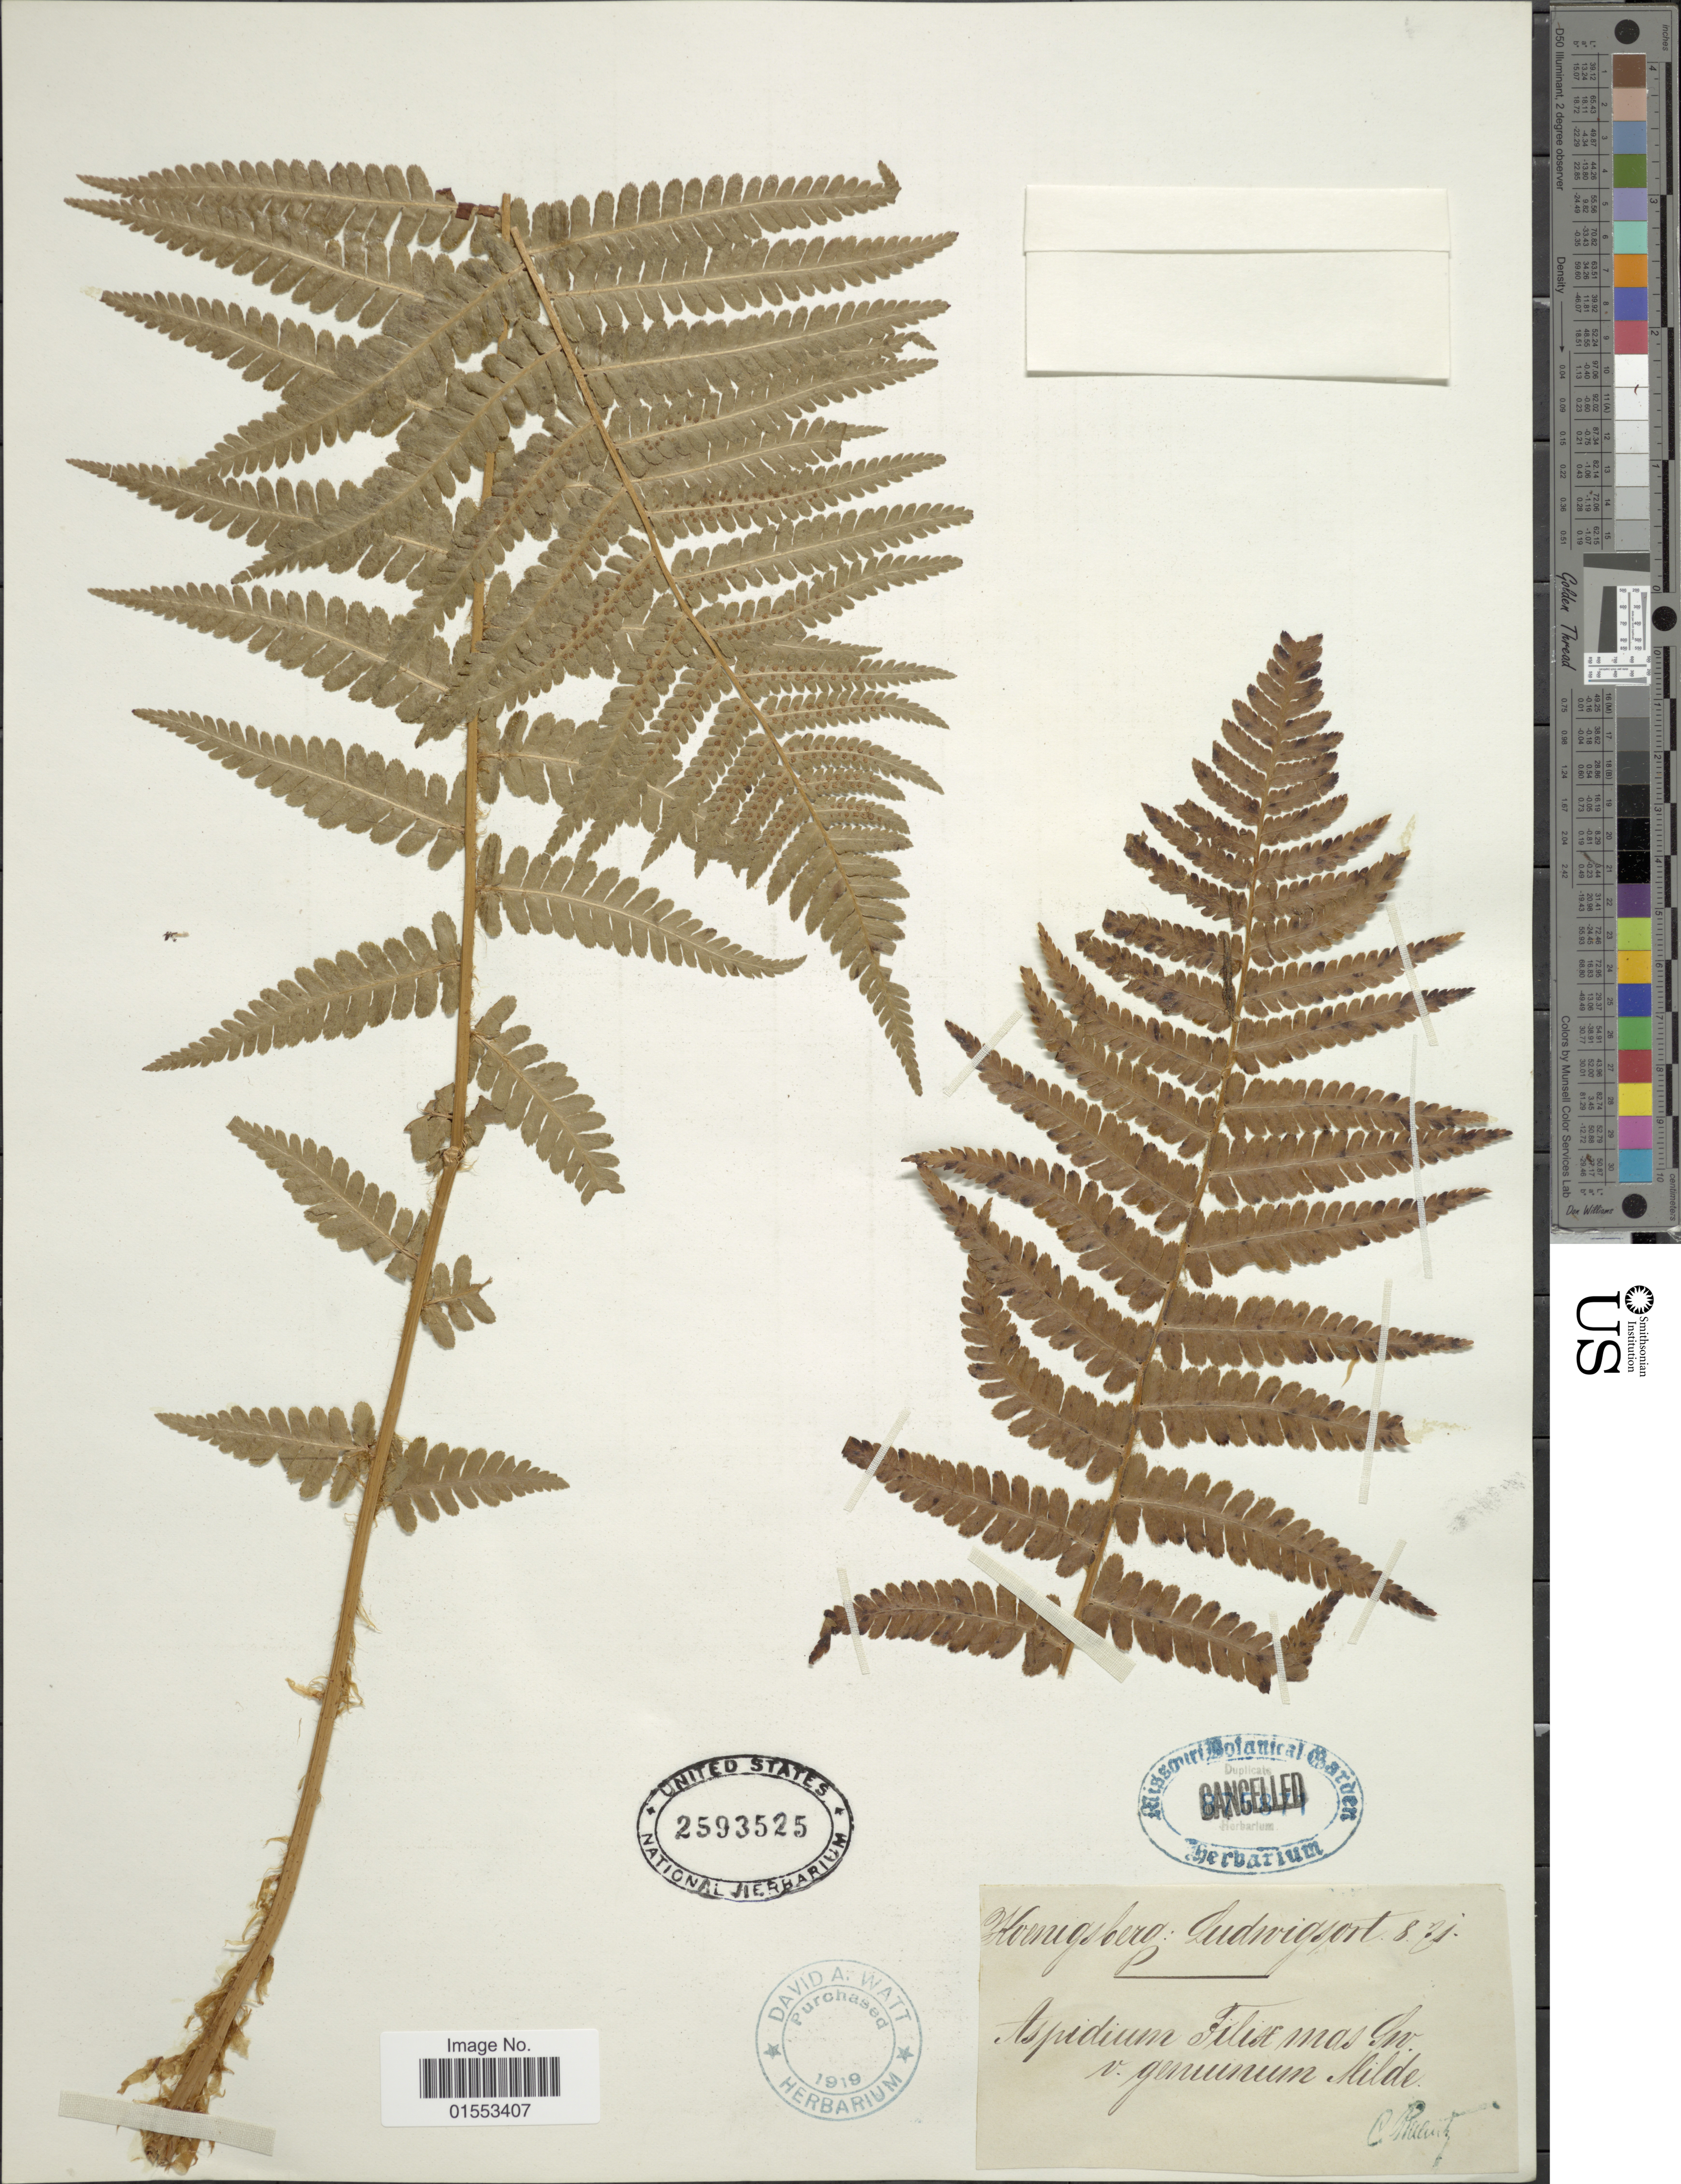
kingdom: Plantae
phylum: Tracheophyta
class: Polypodiopsida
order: Polypodiales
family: Dryopteridaceae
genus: Dryopteris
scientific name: Dryopteris filix-mas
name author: (L.) Schott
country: Russian Federation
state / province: Kaliningrad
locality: Koenigsberg: Ludwigsort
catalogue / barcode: US 2593525